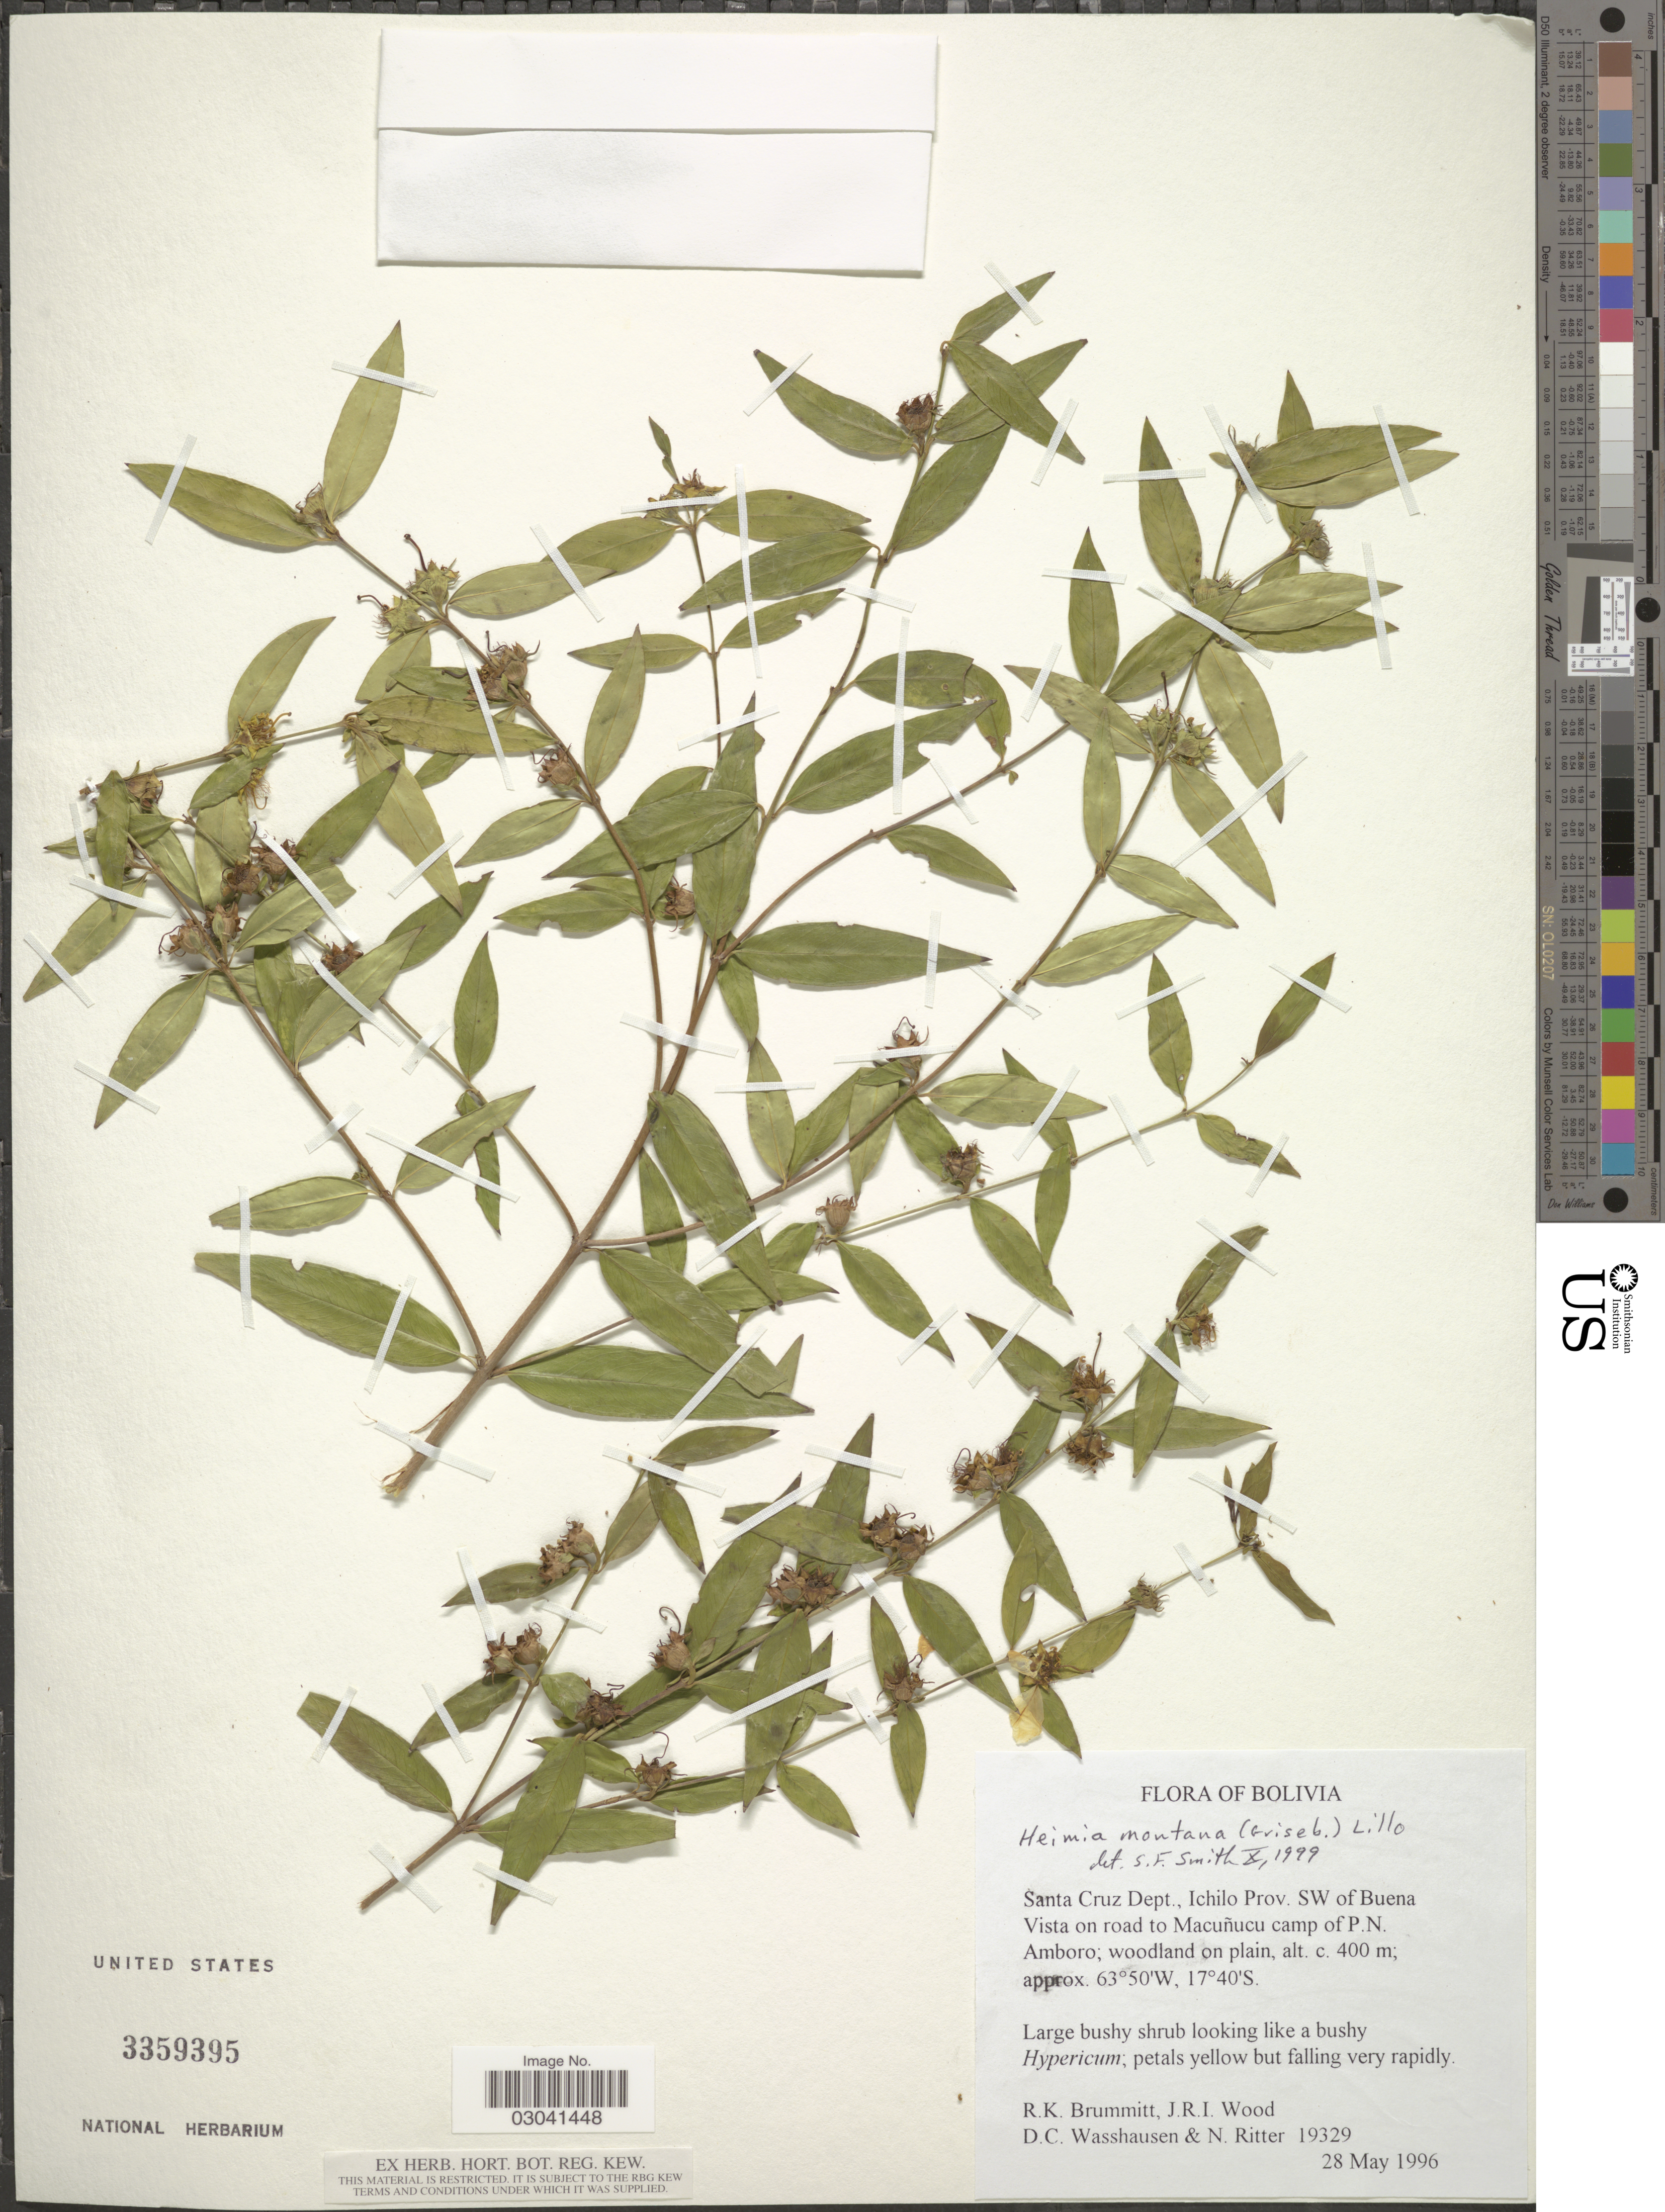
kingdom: Plantae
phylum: Tracheophyta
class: Magnoliopsida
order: Myrtales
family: Lythraceae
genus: Heimia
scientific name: Heimia montana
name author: (Griseb.) Lillo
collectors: R. K. Brummitt, J. R. I. Wood, D. C. Wasshausen & N. Ritter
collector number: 19329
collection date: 1996-05-28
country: Bolivia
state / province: Santa Cruz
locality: Santa Cruz Dept., Ichilo Prov. SW of Buena Vista on road to Macuñucu camp of P.N. Amboro.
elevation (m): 400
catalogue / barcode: US 3359395